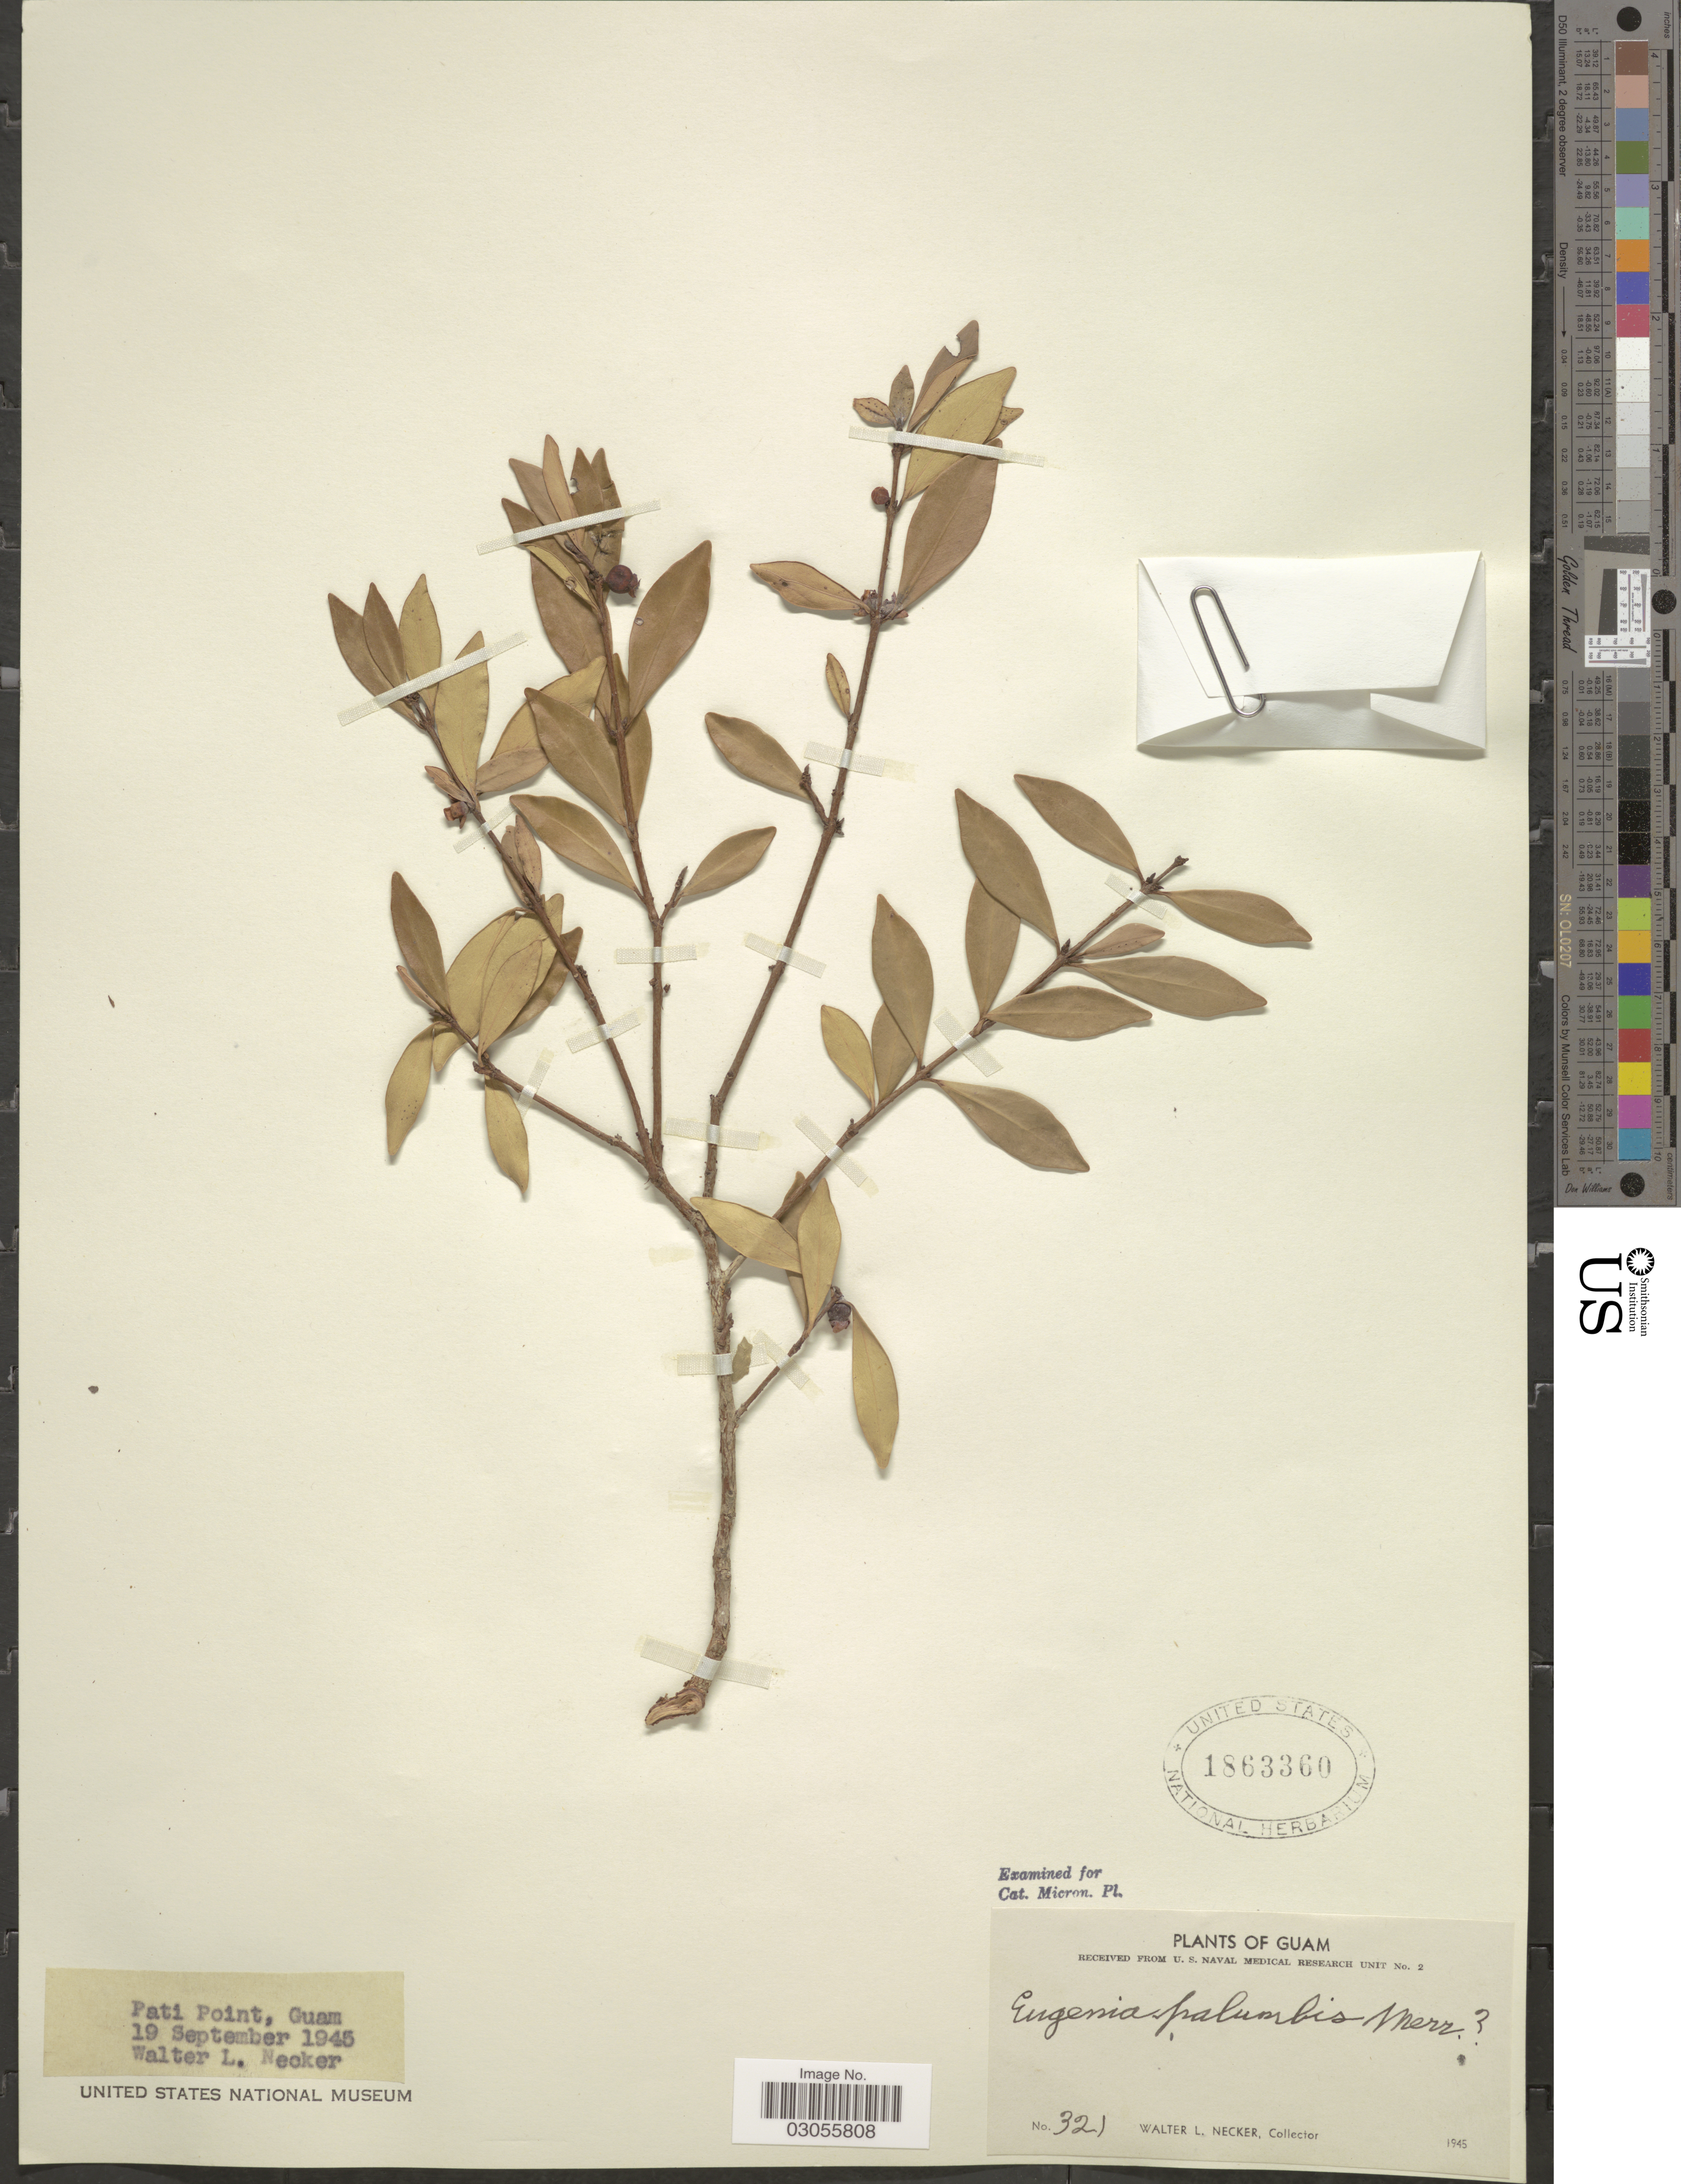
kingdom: Plantae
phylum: Tracheophyta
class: Magnoliopsida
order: Myrtales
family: Myrtaceae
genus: Eugenia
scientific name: Eugenia palumbis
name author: Merr.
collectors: W. L. Necker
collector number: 321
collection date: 1945-09-19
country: Guam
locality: Pati Point.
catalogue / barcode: US 1863360